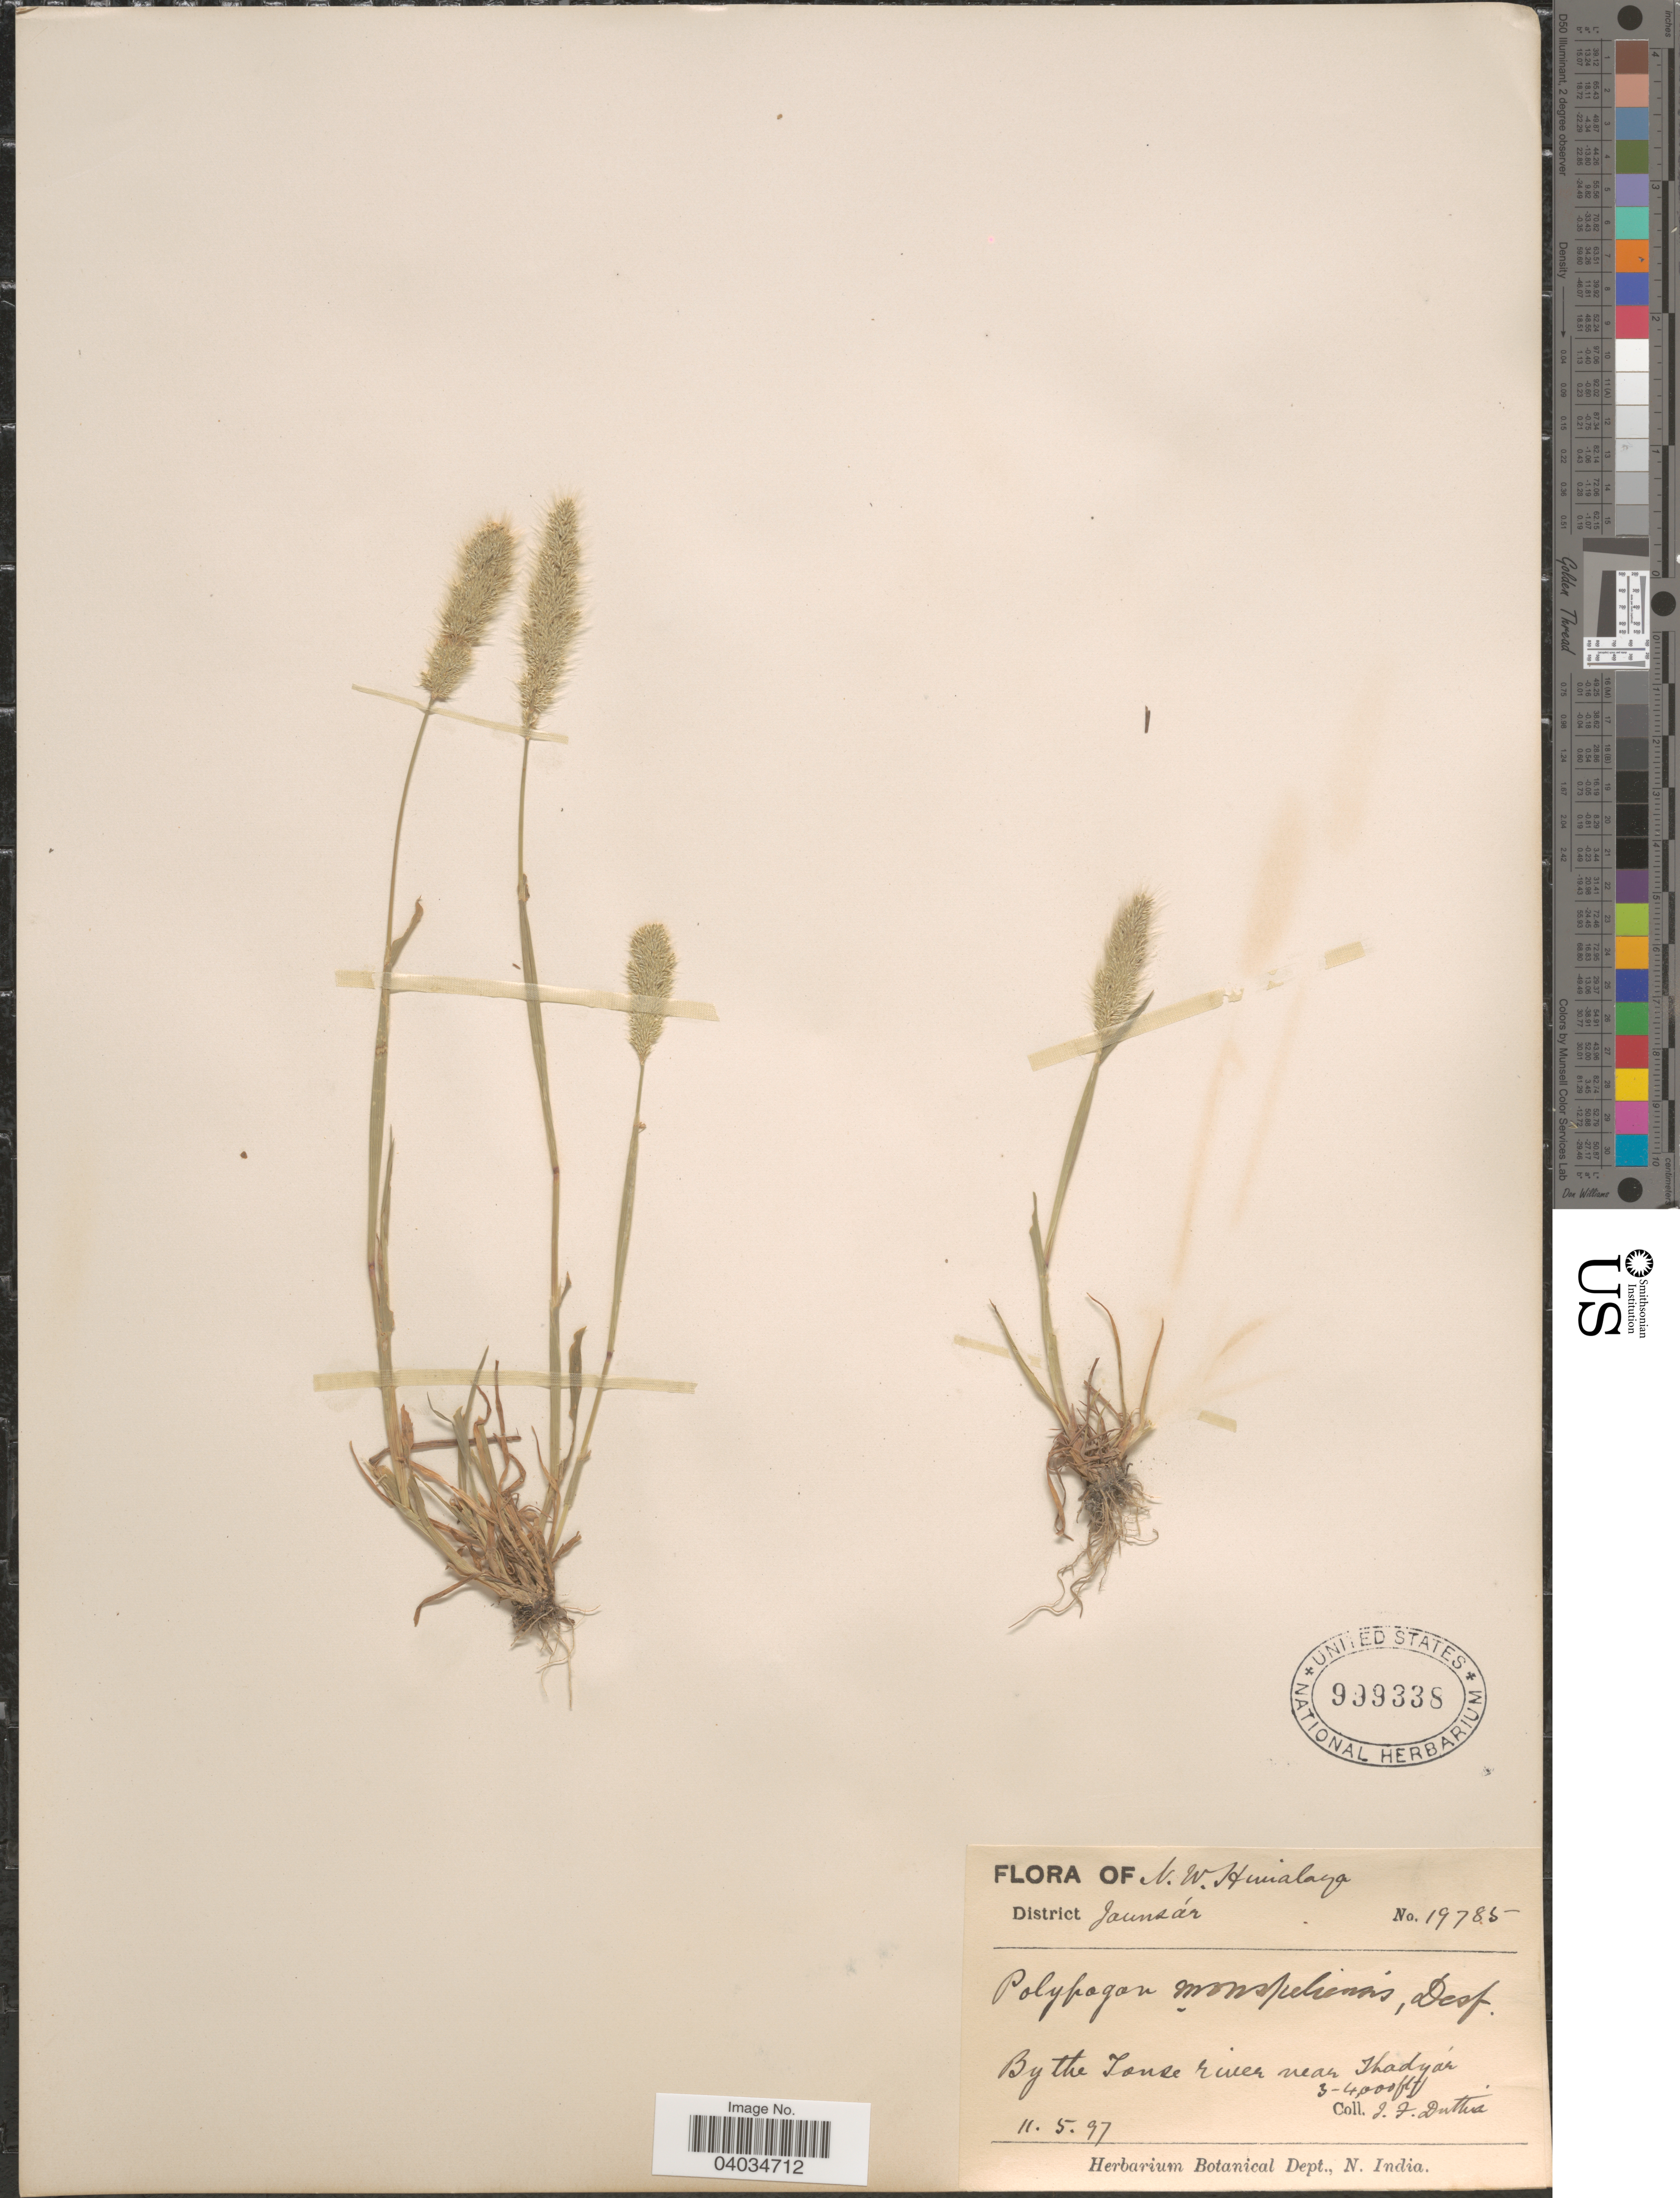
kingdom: Plantae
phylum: Tracheophyta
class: Liliopsida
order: Poales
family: Poaceae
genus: Polypogon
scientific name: Polypogon monspeliensis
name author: (L.) Desf.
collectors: J. F. Duthie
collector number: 19785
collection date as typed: Transcribed d/m/y: 11/5/97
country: India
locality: N.W. Himalaya. District Jaunsár. By the Tonse river near Thadyar.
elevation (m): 914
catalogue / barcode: US 999338